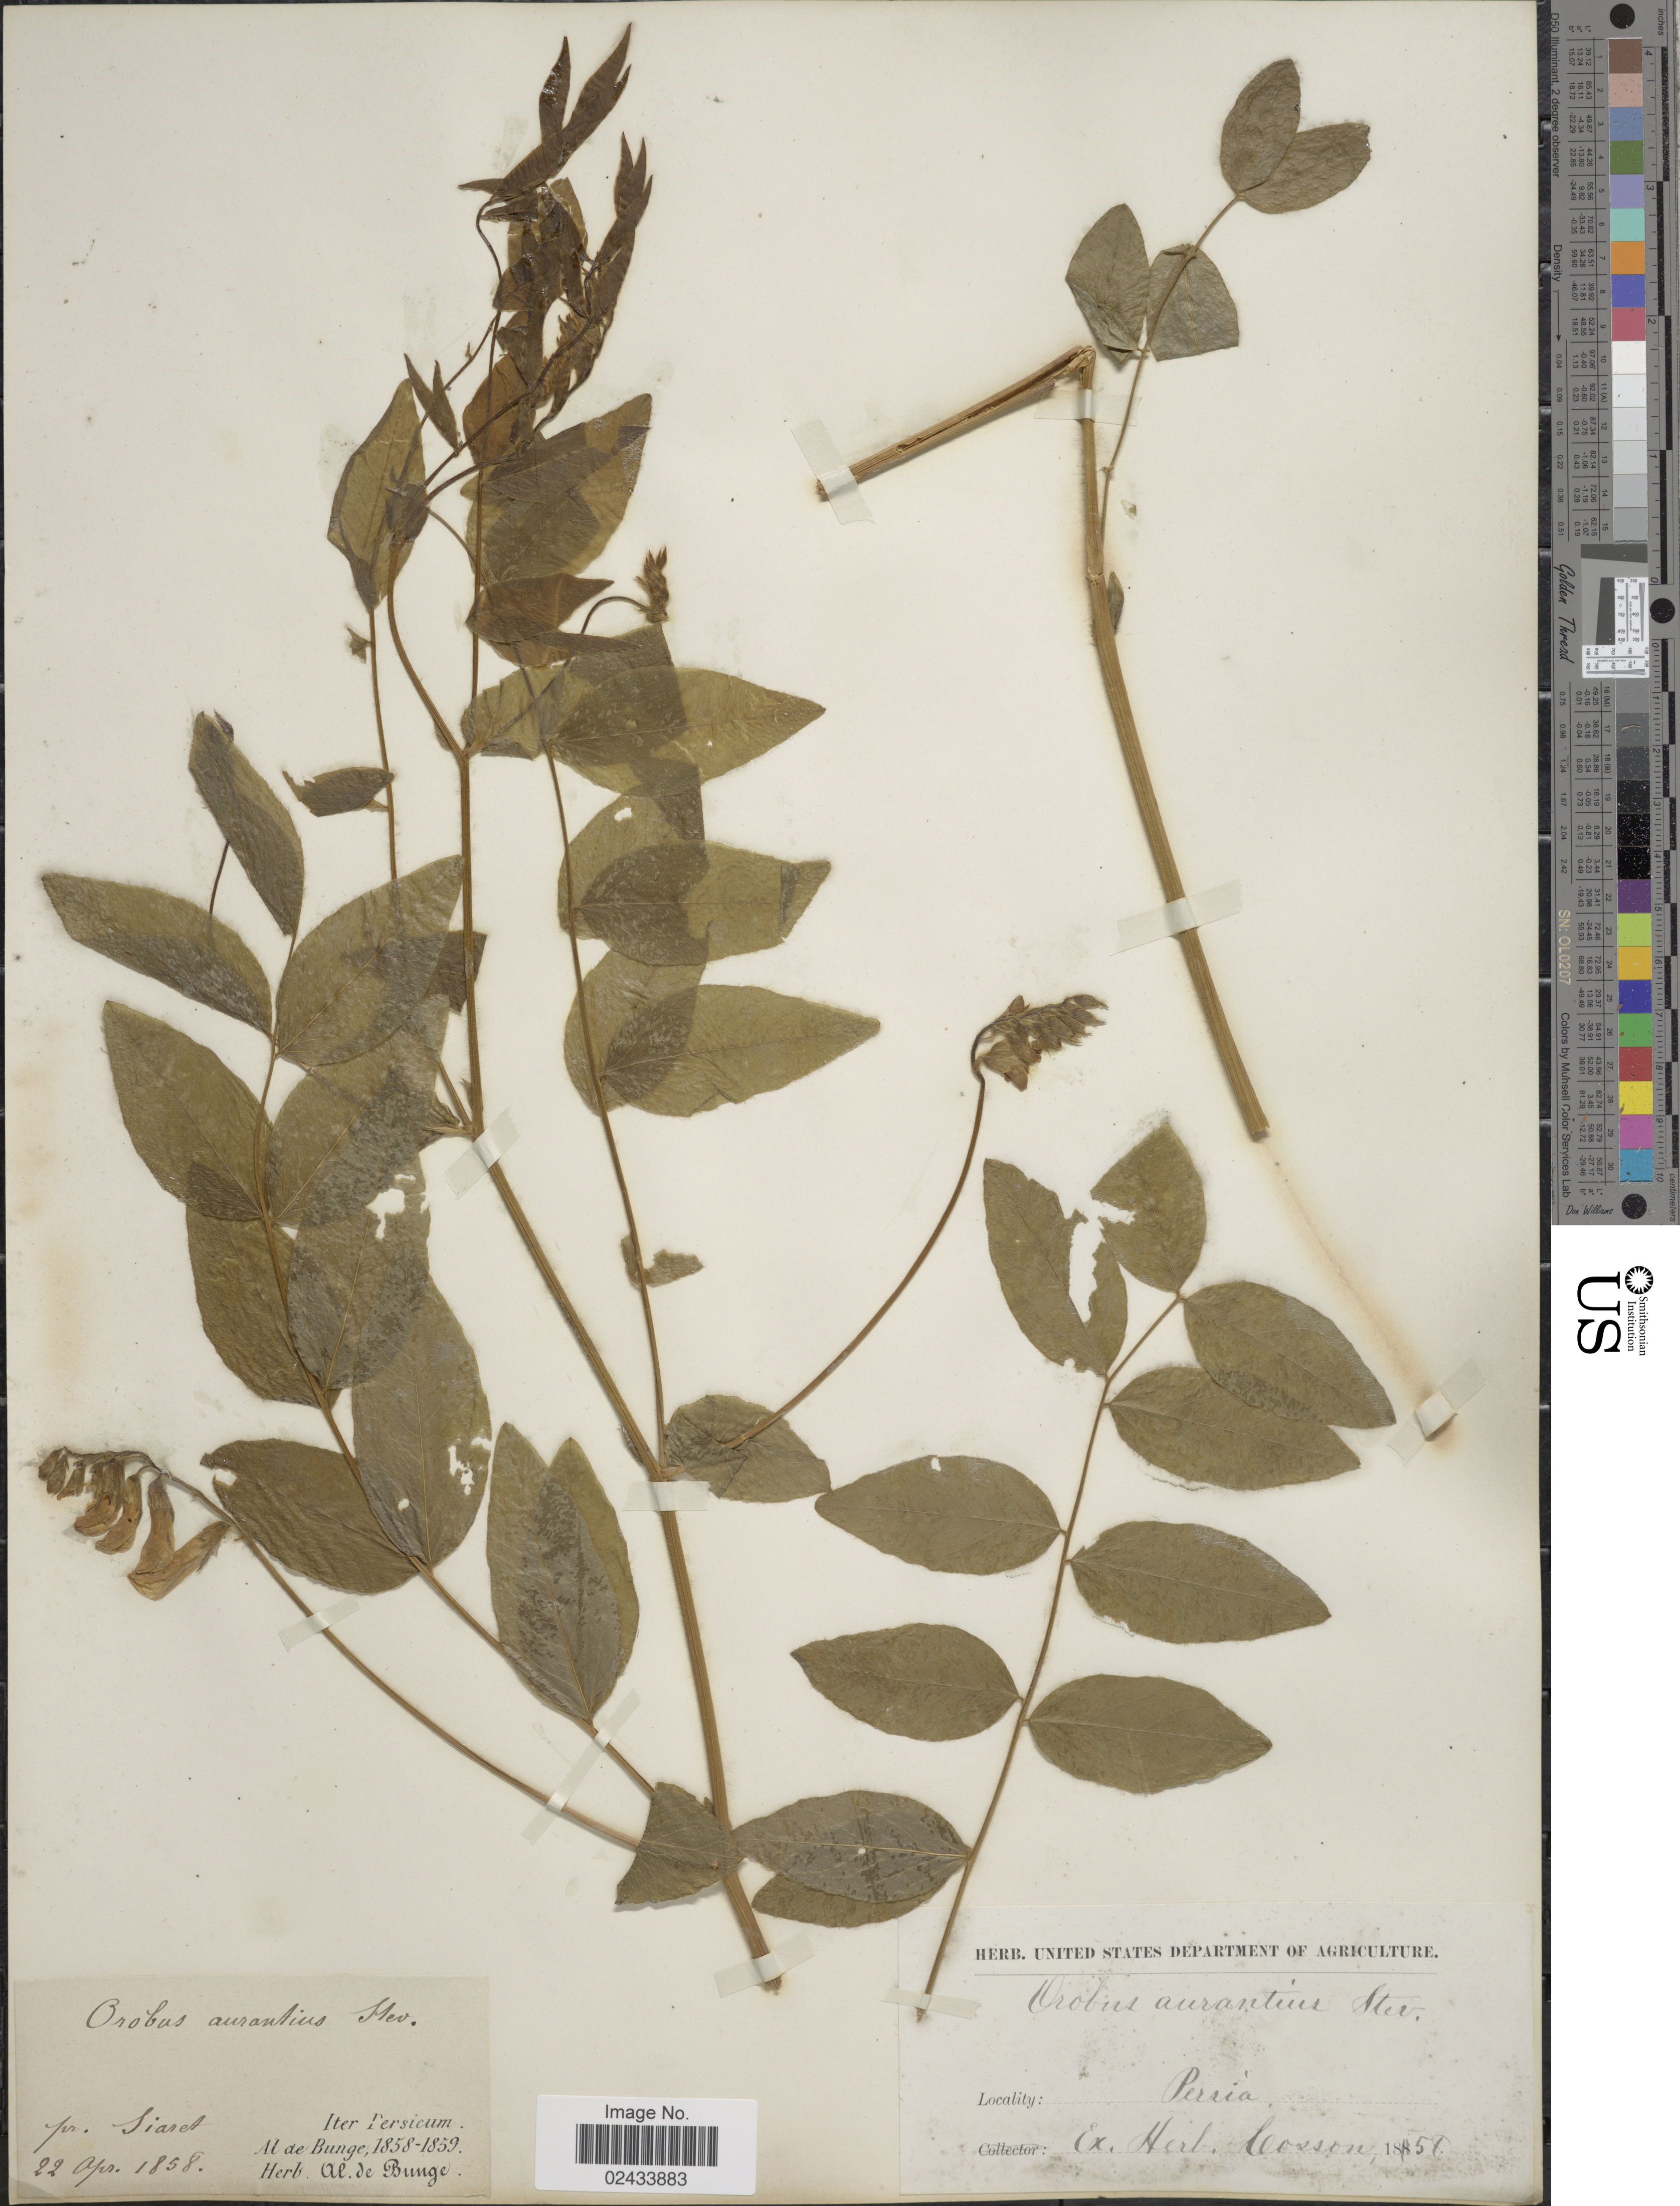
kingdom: Plantae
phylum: Tracheophyta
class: Magnoliopsida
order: Fabales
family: Fabaceae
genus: Lathyrus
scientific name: Lathyrus aurantius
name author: K. Koch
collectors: A. de Bunge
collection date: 1858-04-22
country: Iran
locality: Pr. Siaret